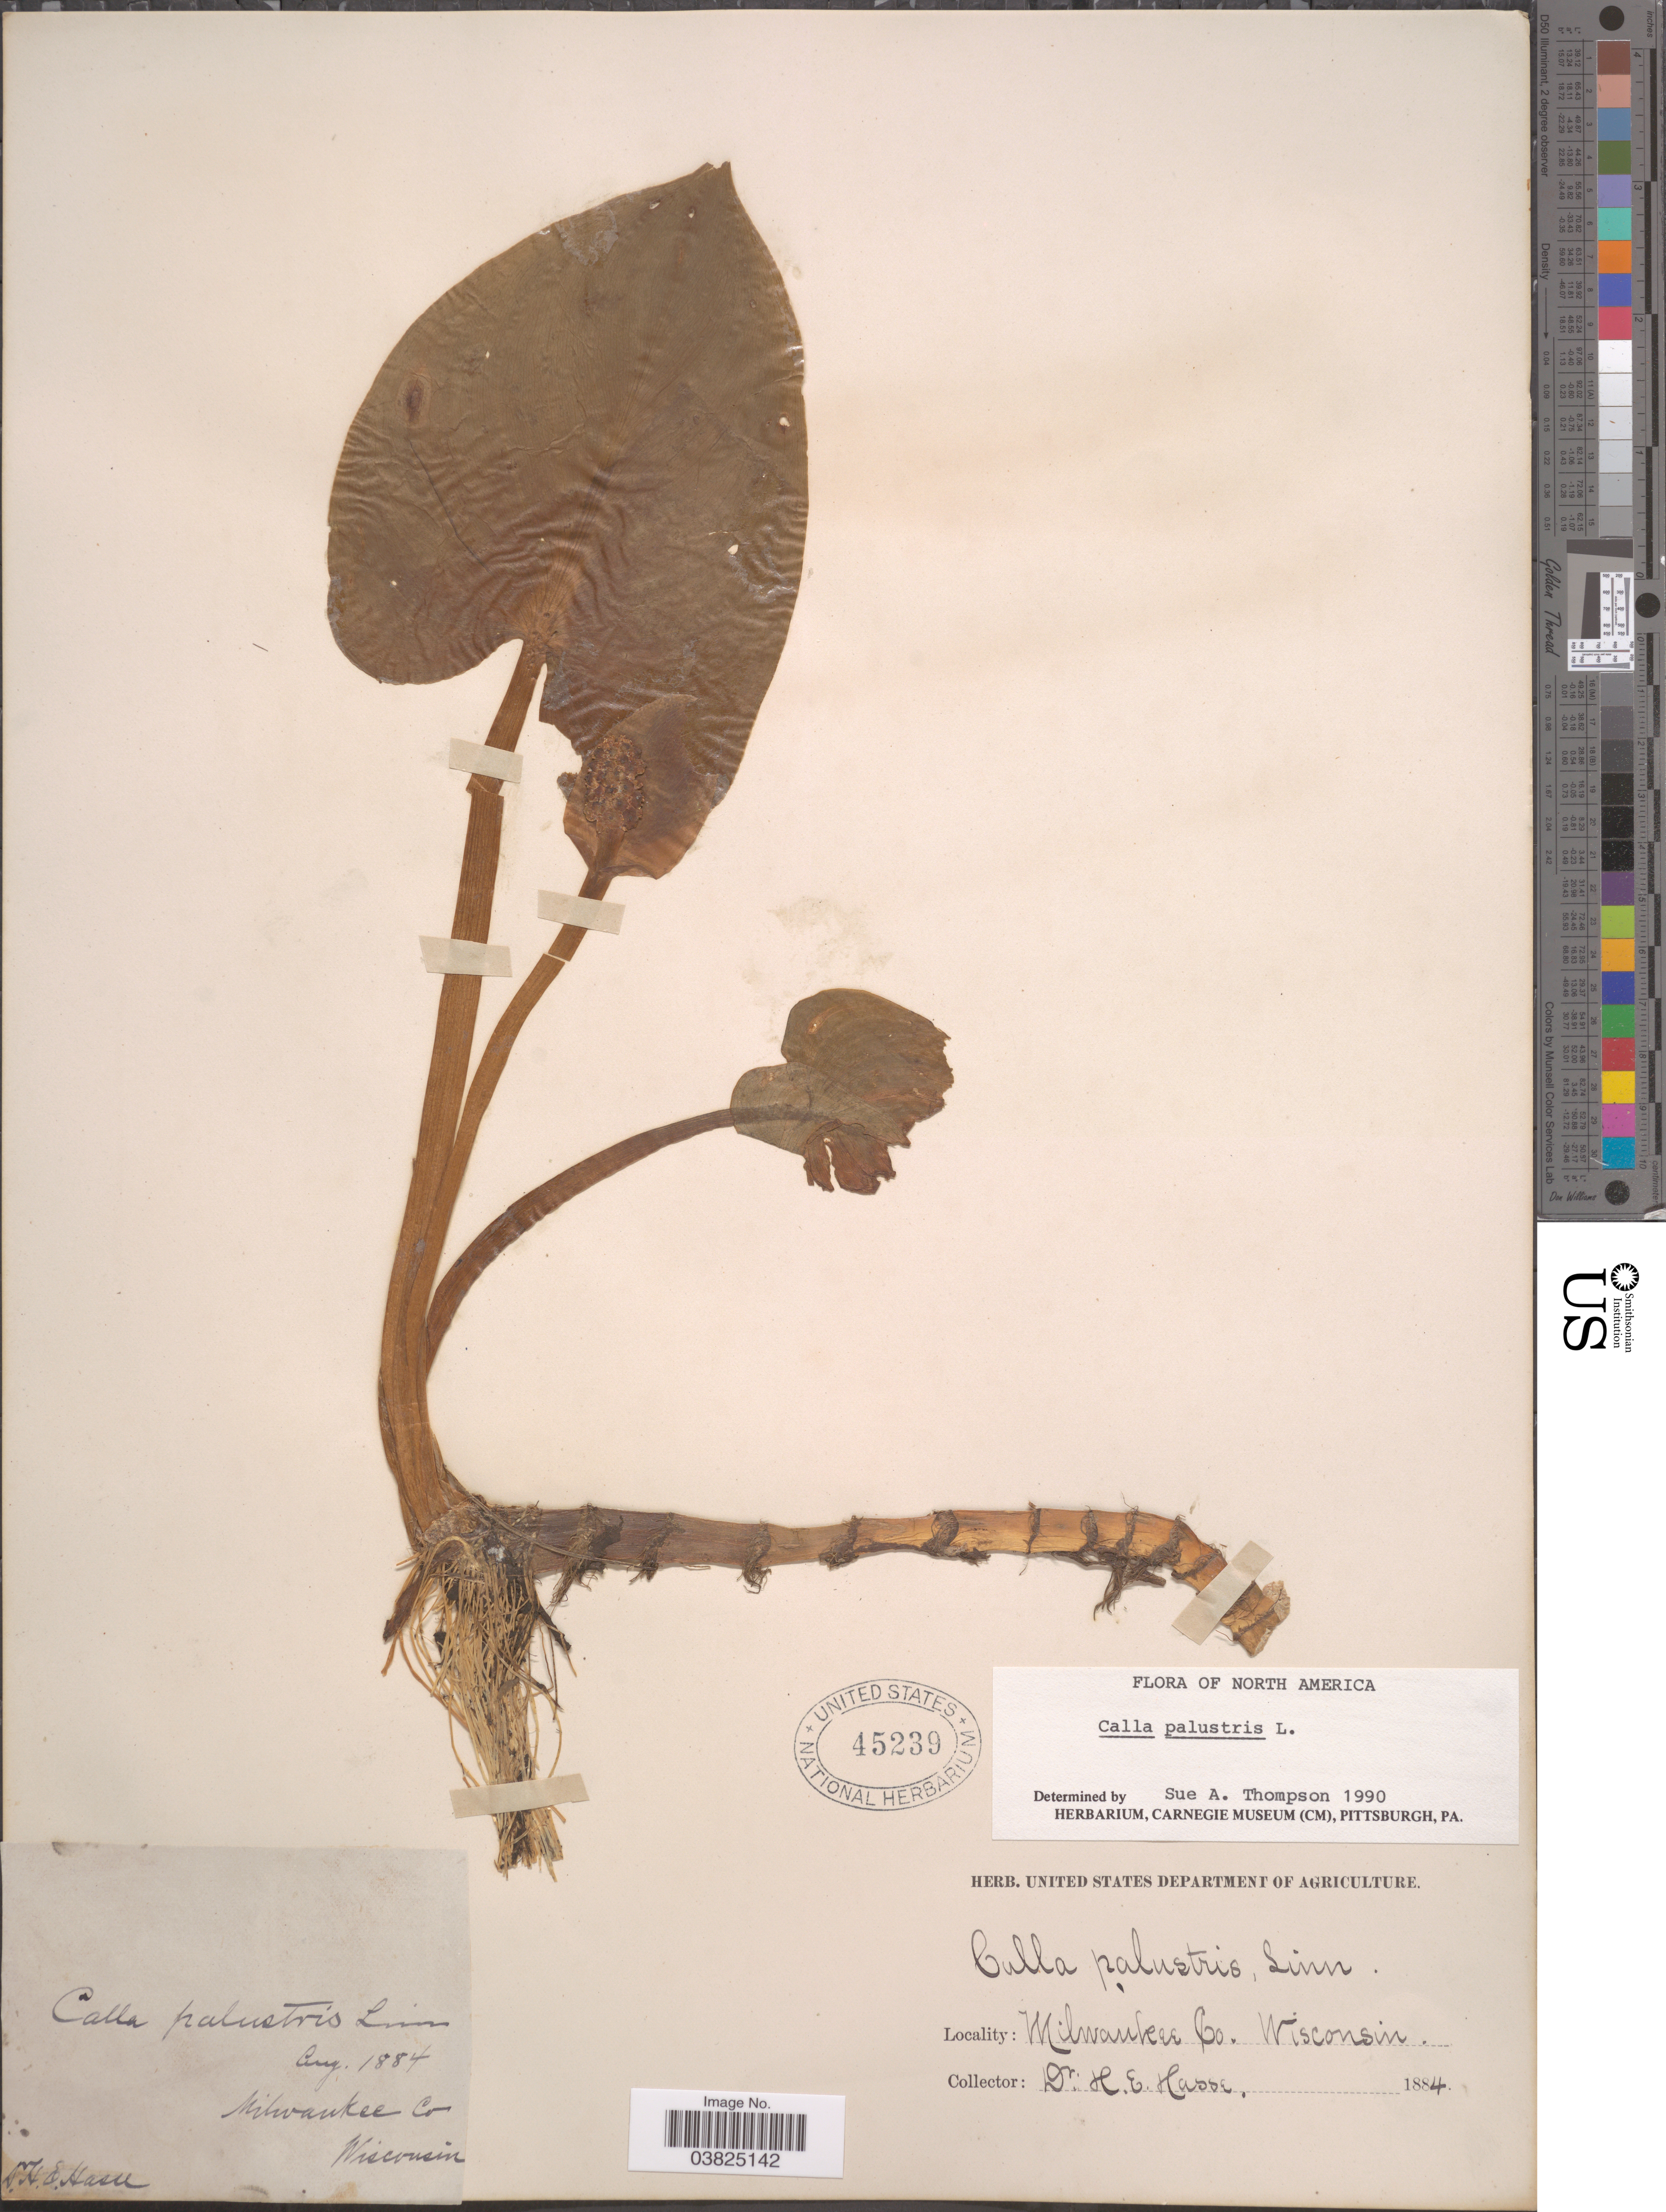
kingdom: Plantae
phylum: Tracheophyta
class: Liliopsida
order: Alismatales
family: Araceae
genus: Calla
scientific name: Calla palustris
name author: L.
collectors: H. E. Hasse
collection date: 1884-08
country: United States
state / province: Wisconsin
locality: Milwaukee Co.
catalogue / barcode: US 45239